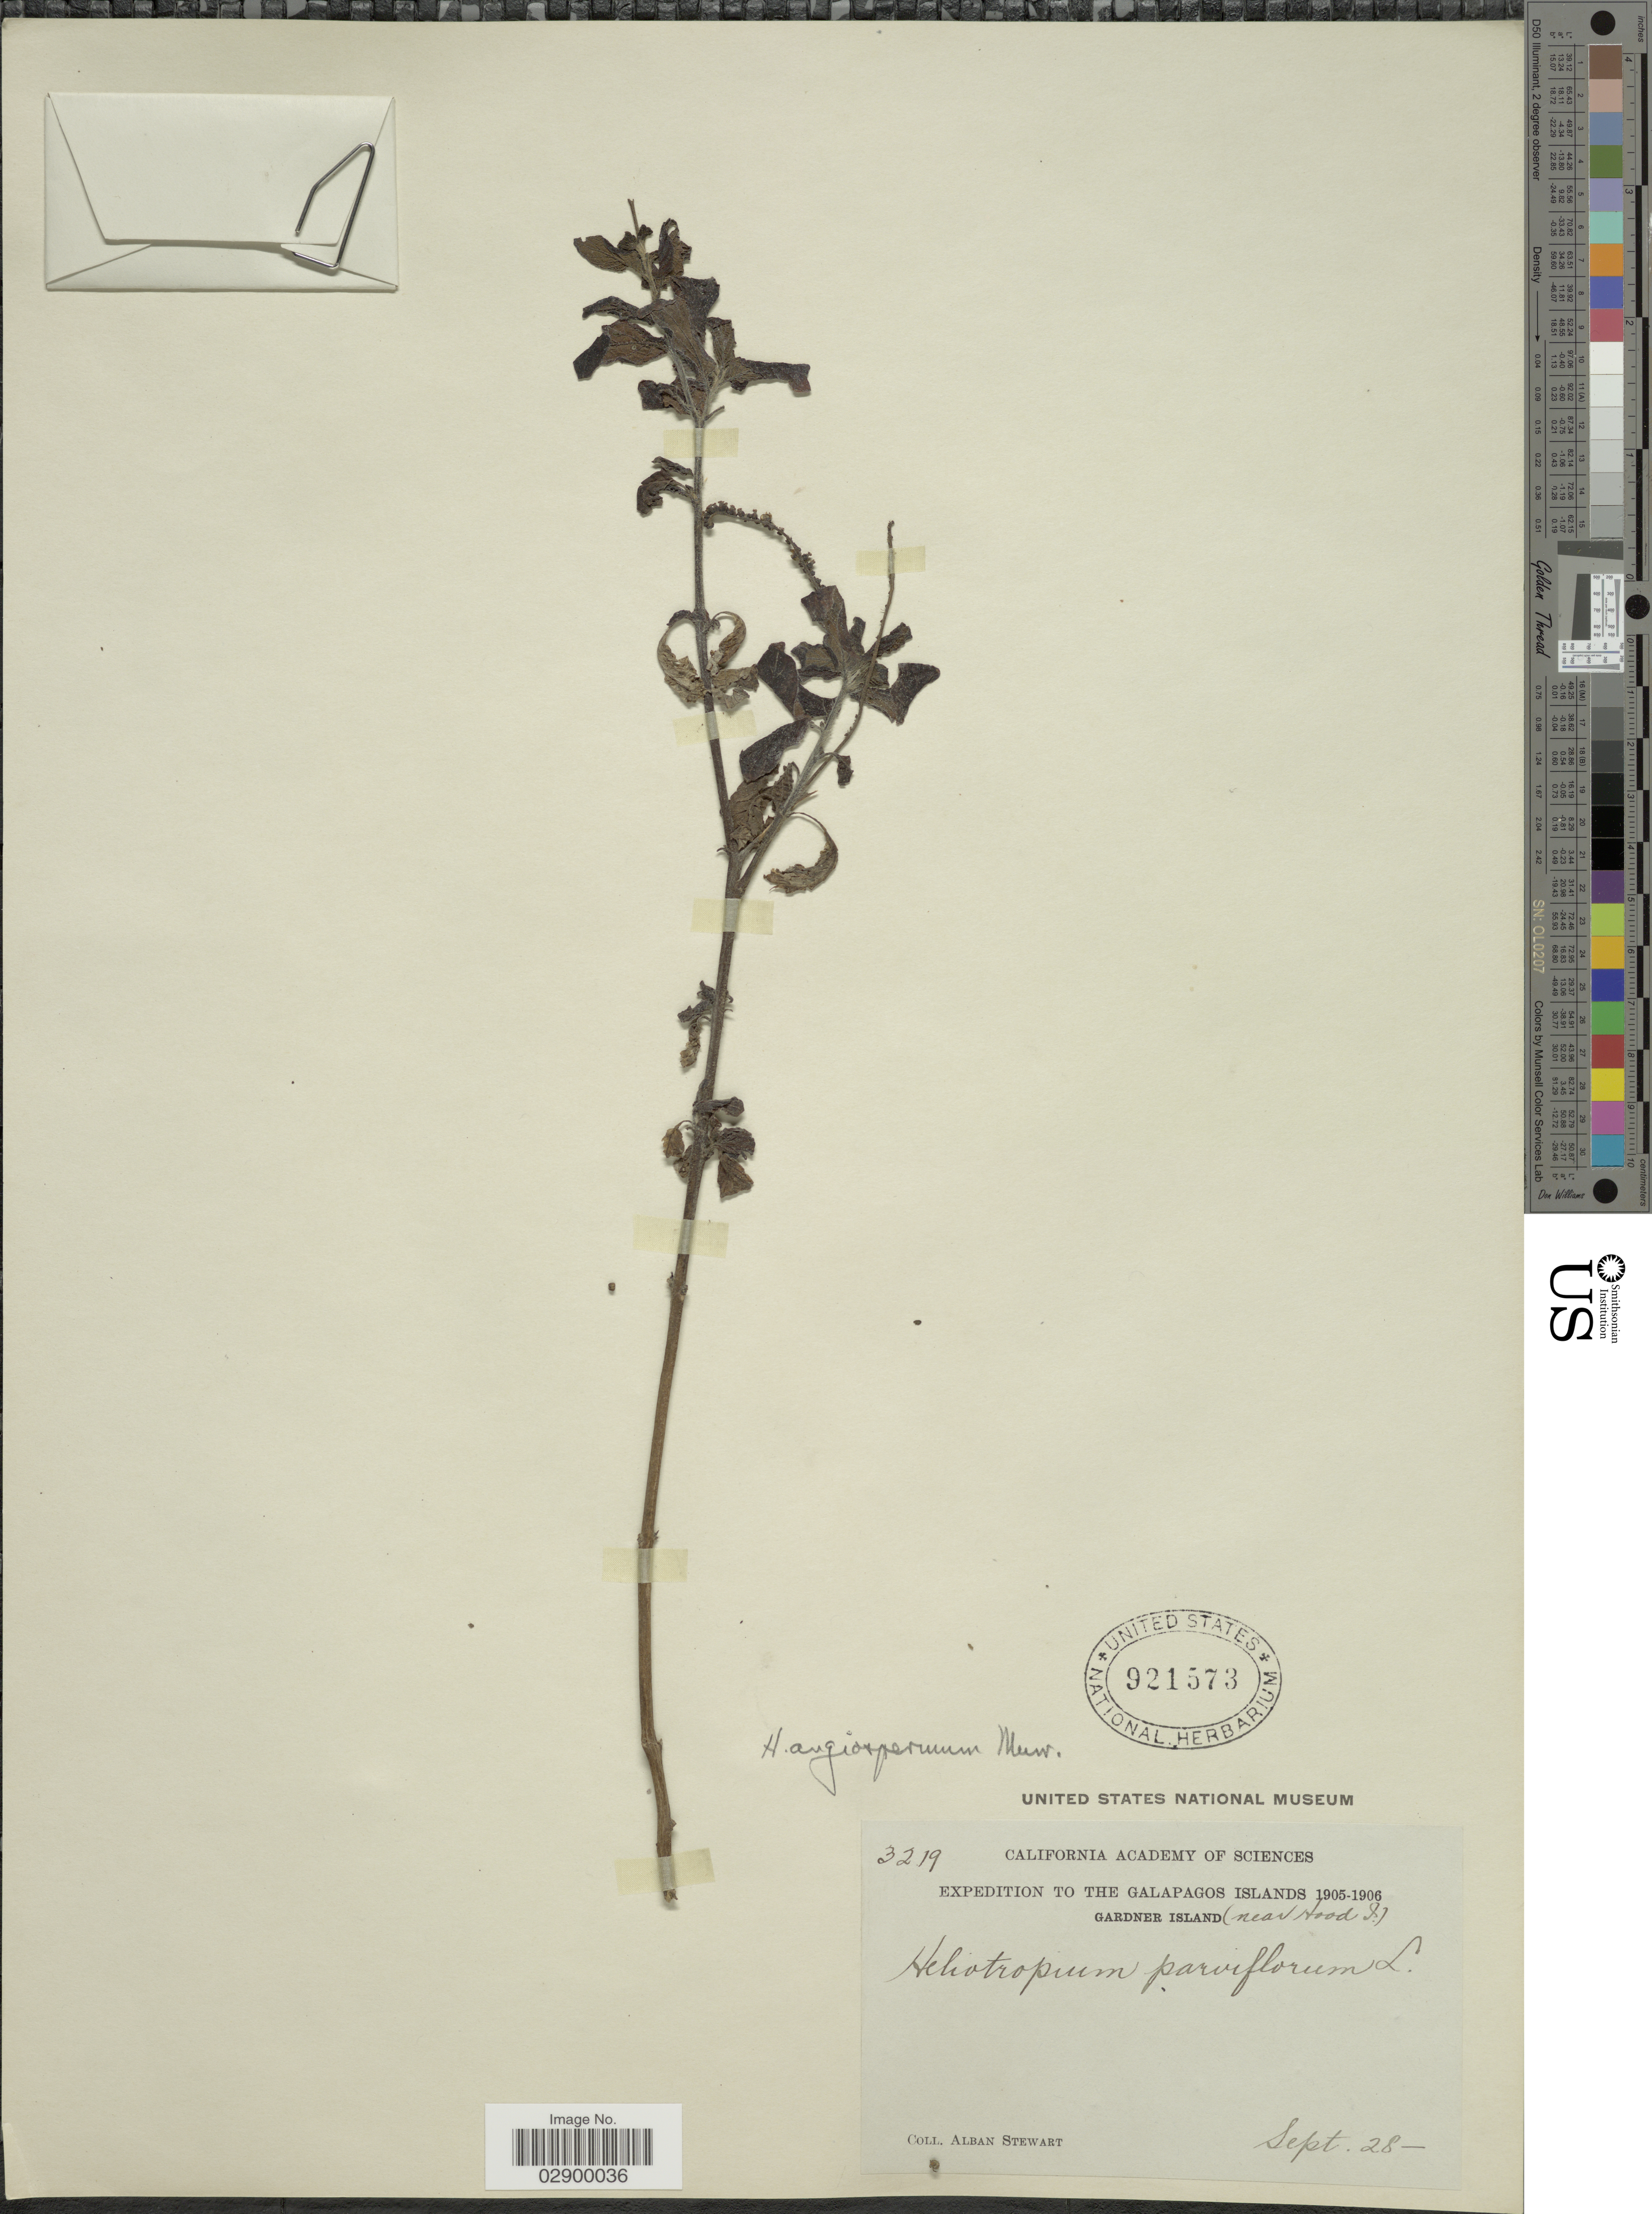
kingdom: Plantae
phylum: Tracheophyta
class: Magnoliopsida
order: Boraginales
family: Heliotropiaceae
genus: Heliotropium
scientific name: Heliotropium angiospermum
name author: Murray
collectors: A. Stewart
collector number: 3219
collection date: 1905-09-28/1906-09-28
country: Ecuador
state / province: Colón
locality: The Galapagos Islands. Gardner Island (near Hood I.).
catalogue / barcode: US 921573